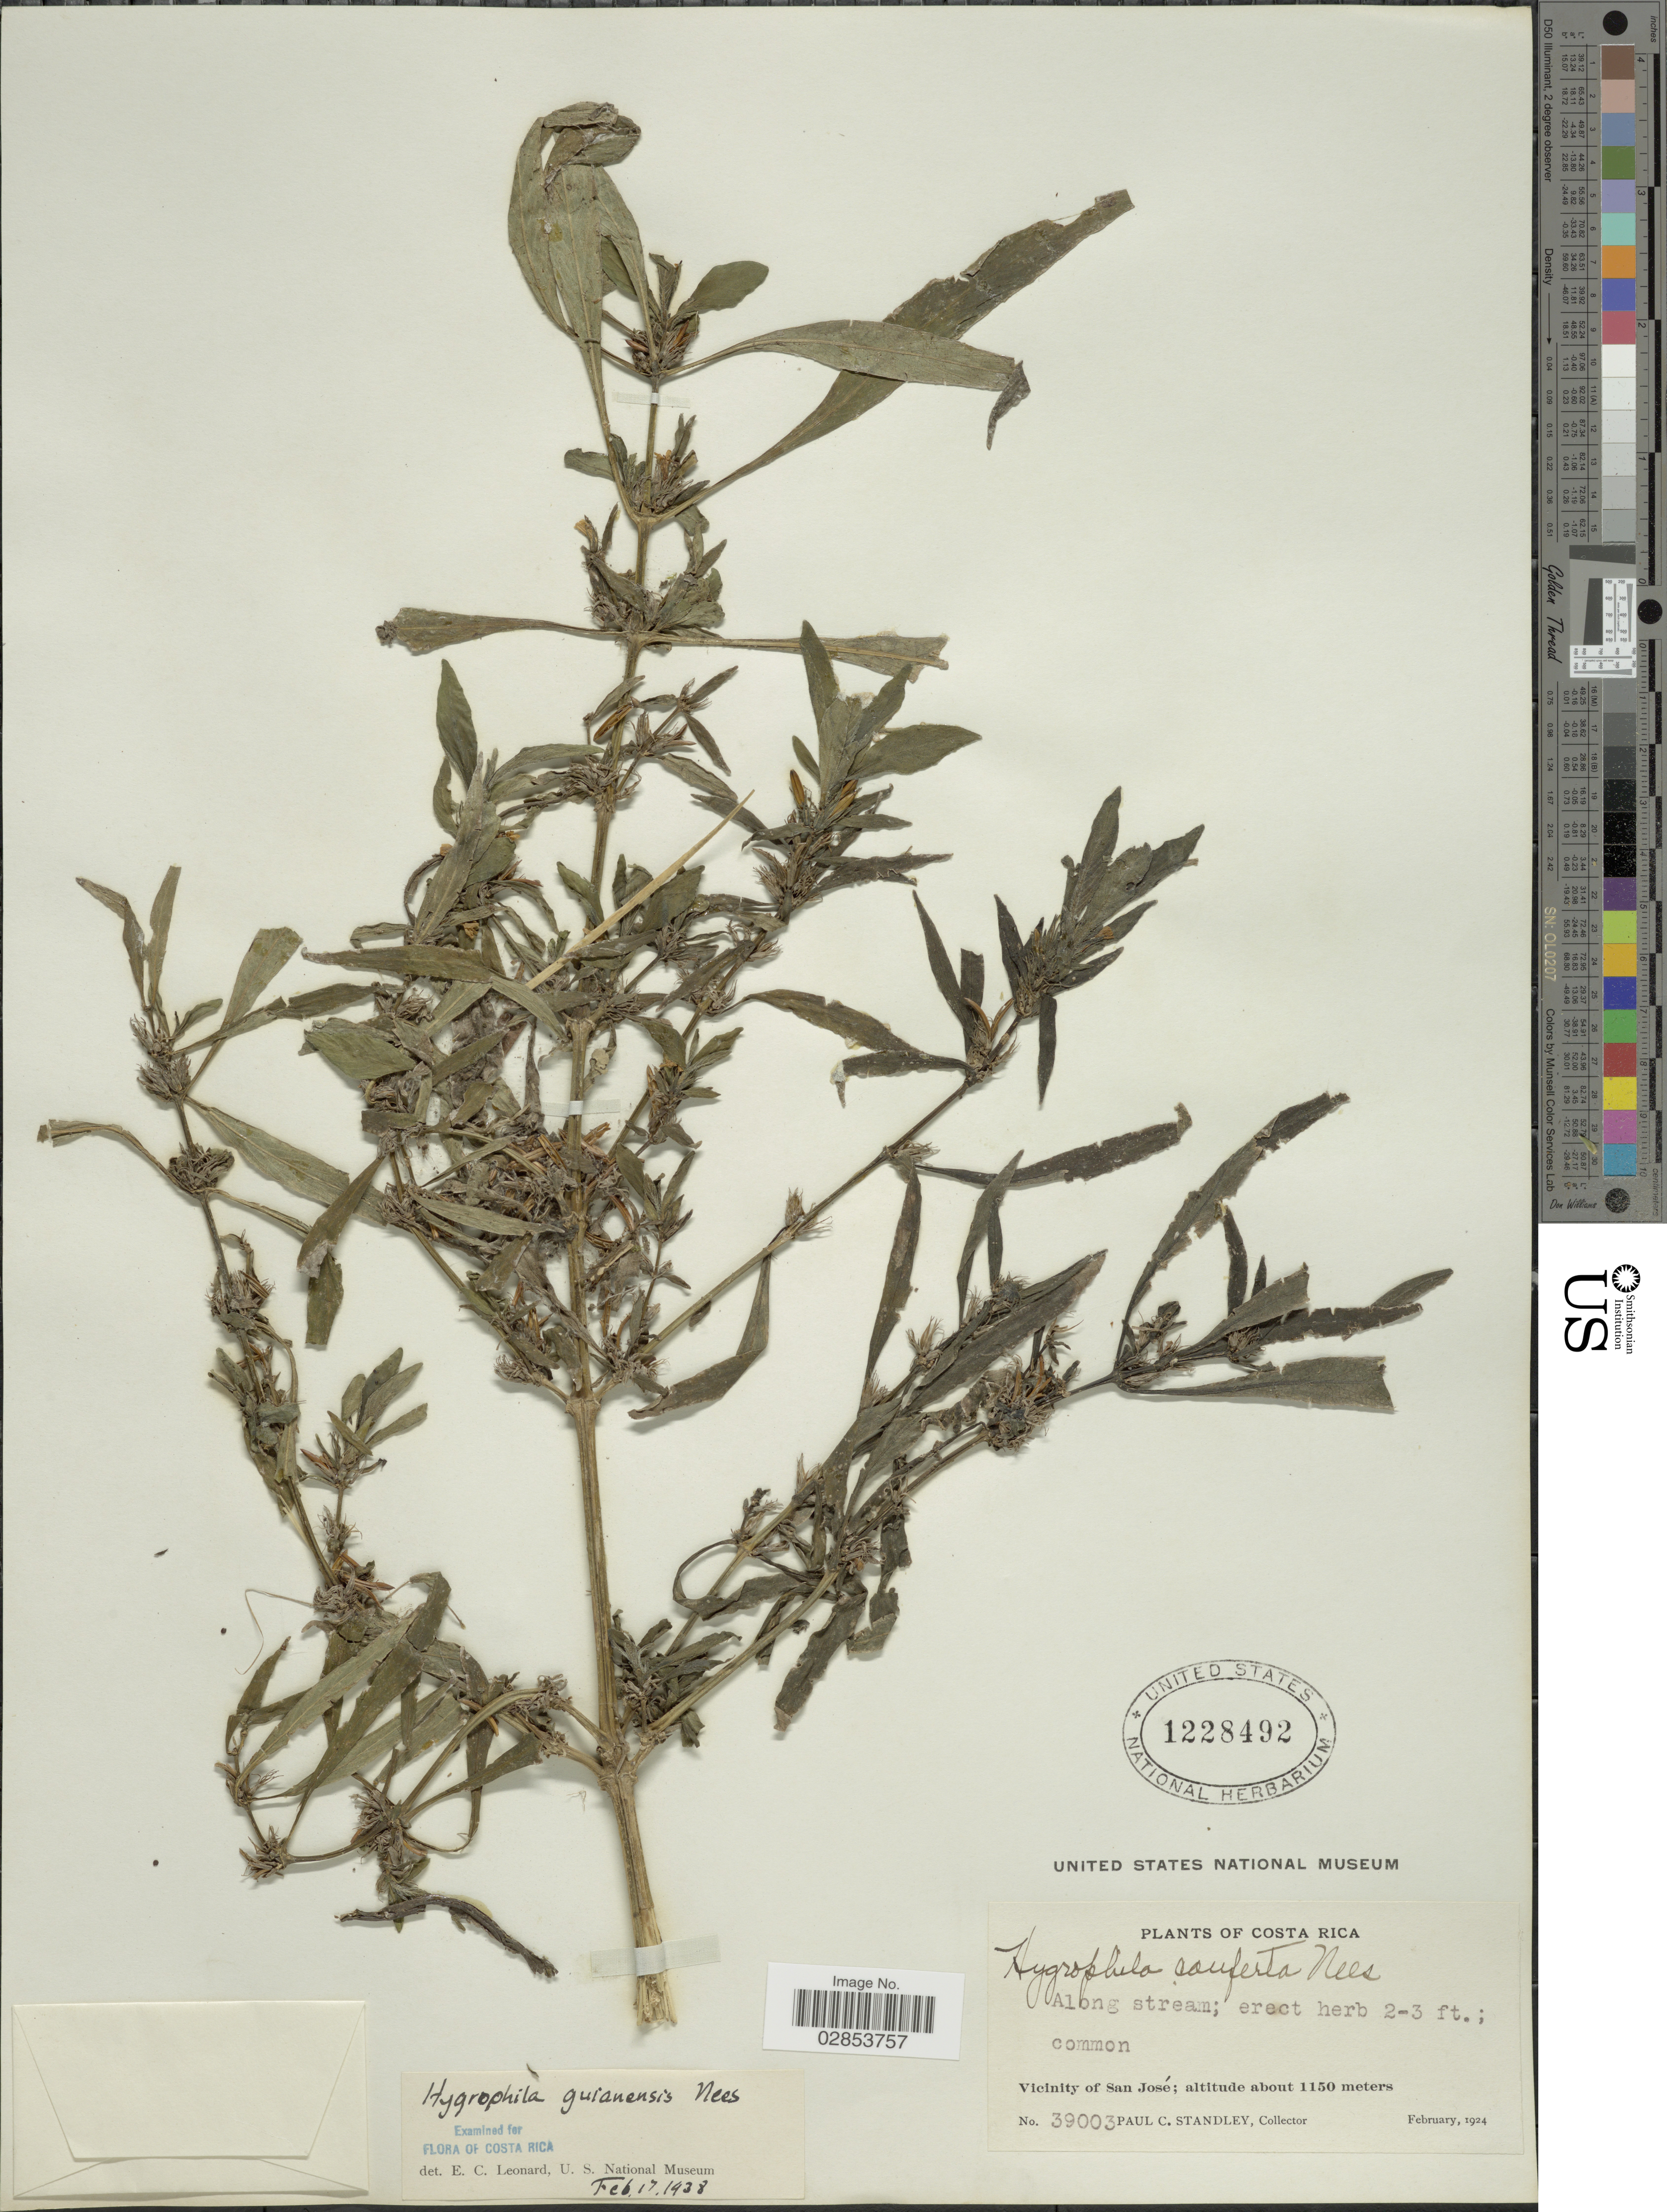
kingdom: Plantae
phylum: Tracheophyta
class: Magnoliopsida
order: Lamiales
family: Acanthaceae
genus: Hygrophila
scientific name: Hygrophila costata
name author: Nees & T. Nees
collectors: P. C. Standley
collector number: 39003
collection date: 1924-02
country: Costa Rica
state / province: San José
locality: Vicinity of San José.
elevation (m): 1150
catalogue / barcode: US 1228492